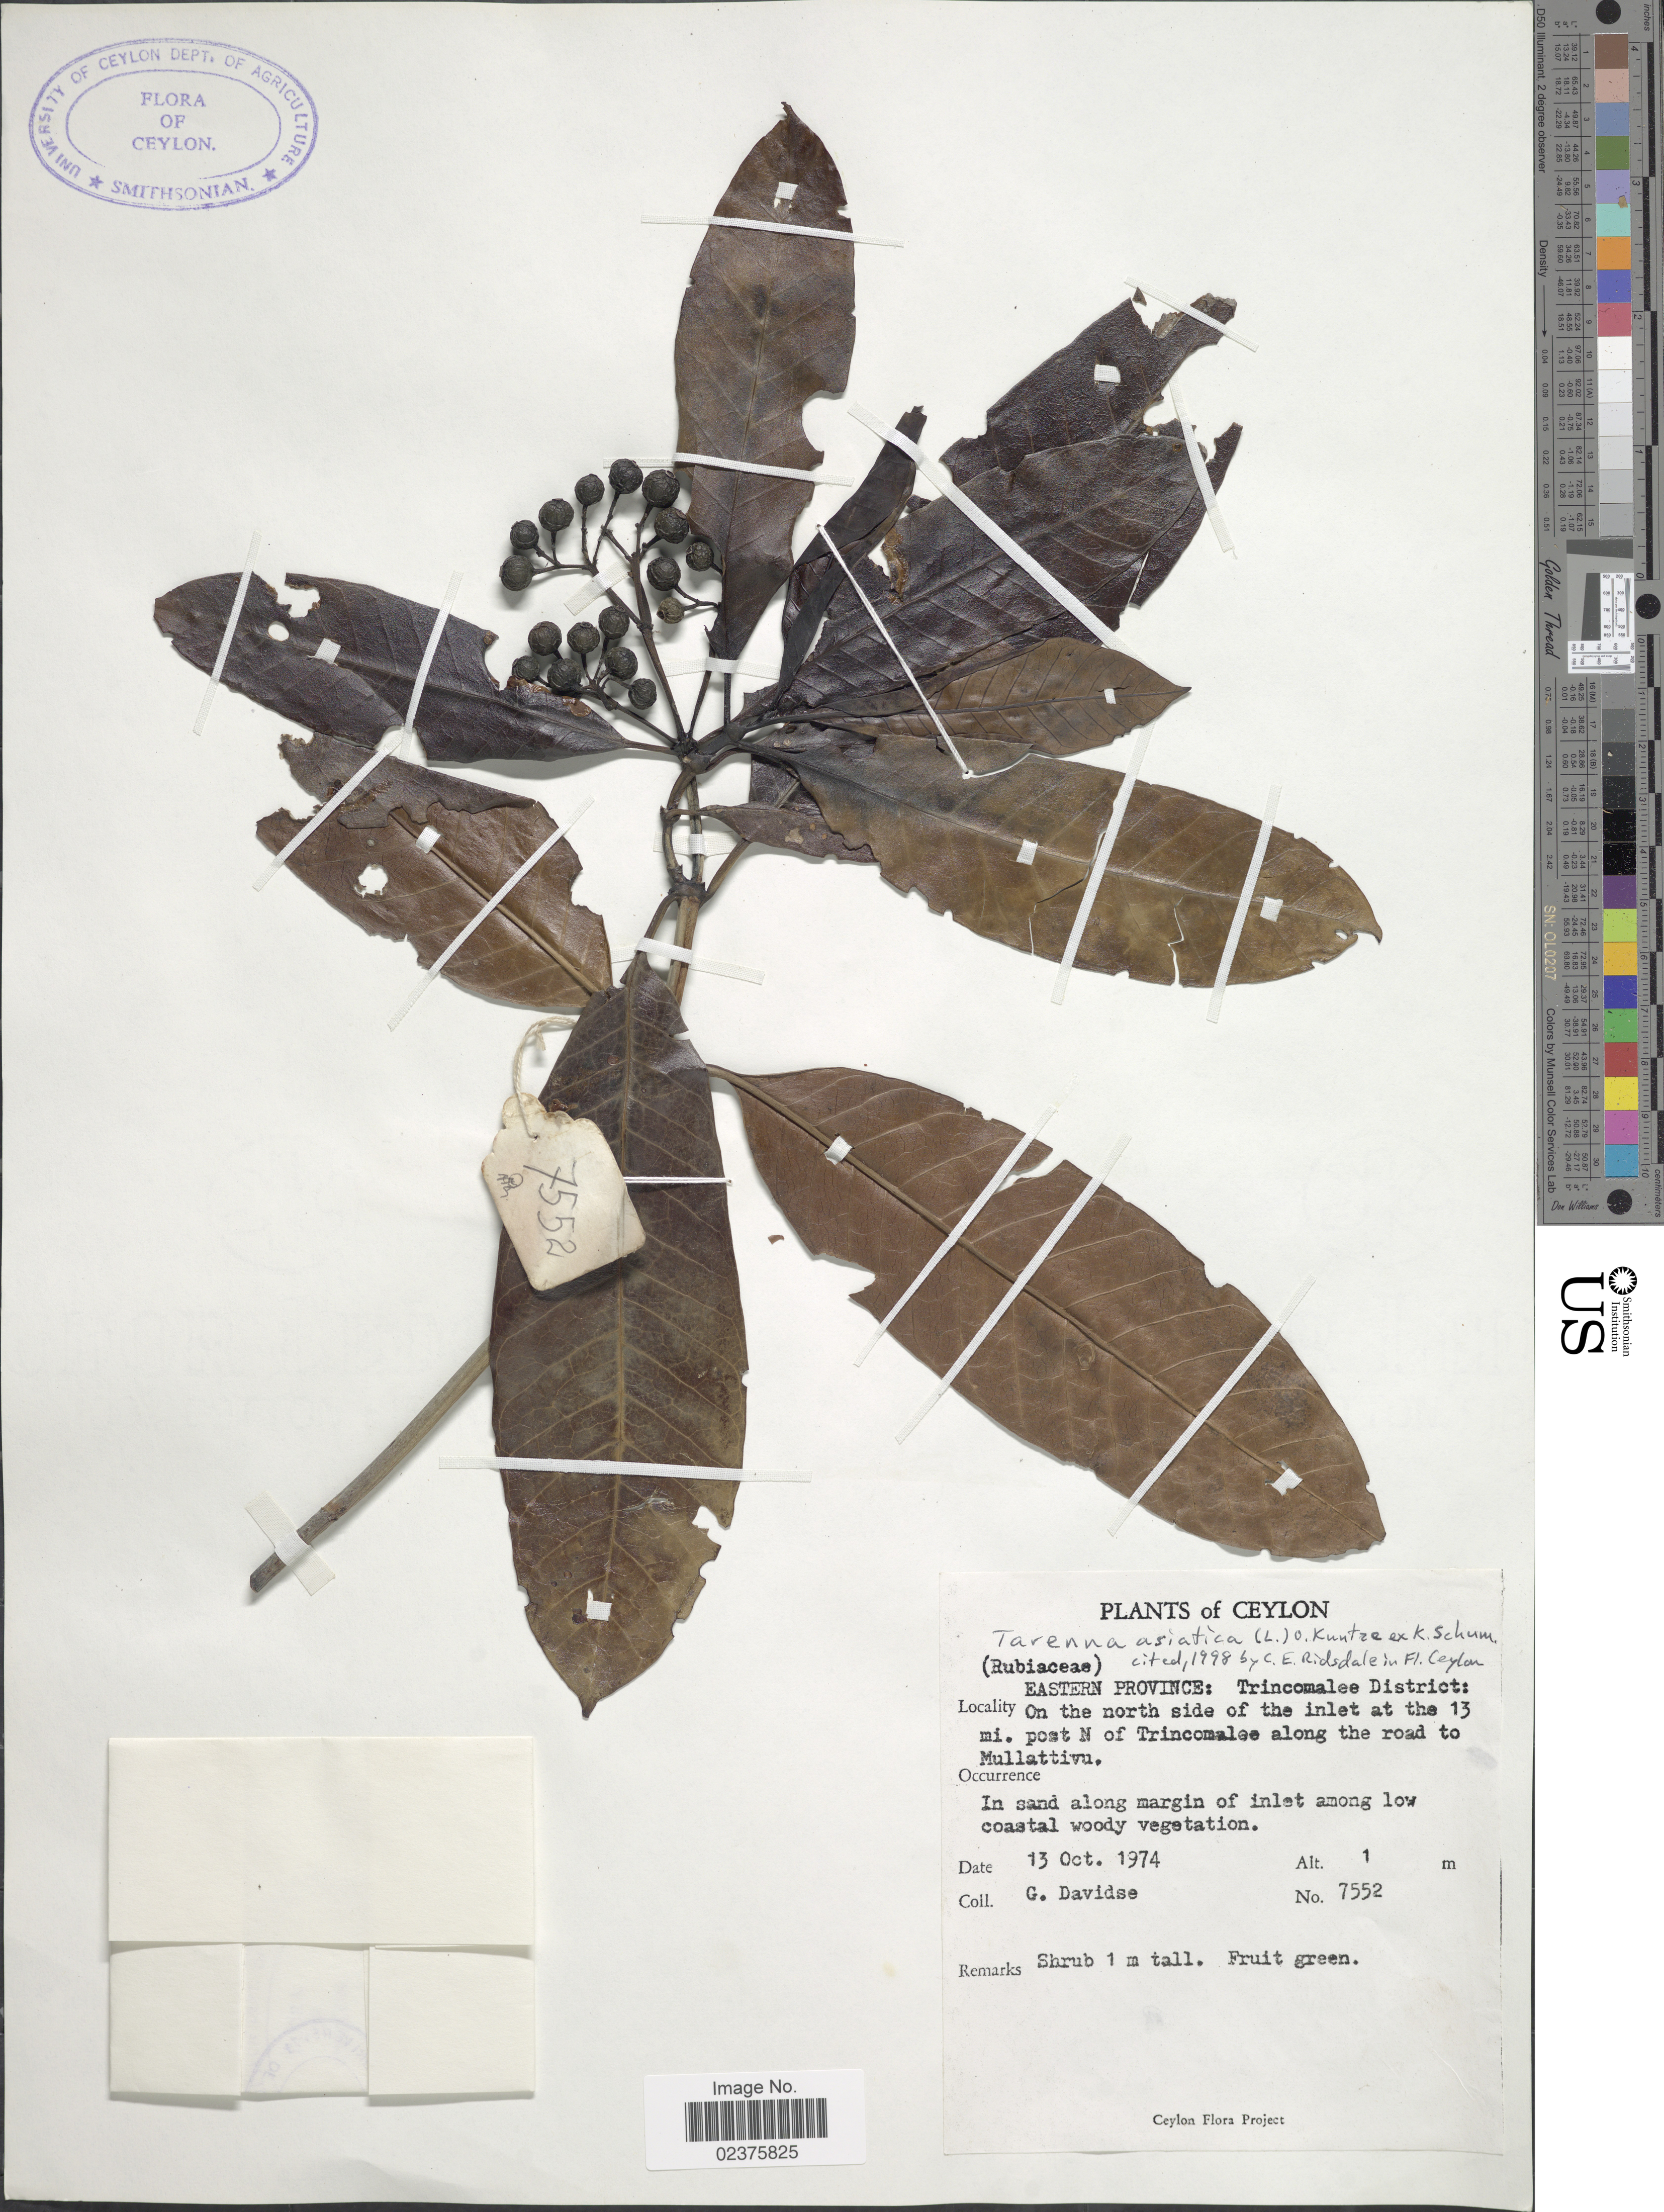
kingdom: Plantae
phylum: Tracheophyta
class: Magnoliopsida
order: Gentianales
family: Rubiaceae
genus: Tarenna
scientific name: Tarenna asiatica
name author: (L.) Kuntze ex K. Schum.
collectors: G. Davidse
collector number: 7552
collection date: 1974-10-13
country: Sri Lanka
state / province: Eastern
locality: Ceylon, Eastern Province: Trincomalee District: on the north side of the inle tat the 13 mi. post N of Trincomalee along the road to Mullattivu, in sand along margin of inlet among low coastal woody vegetation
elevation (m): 1